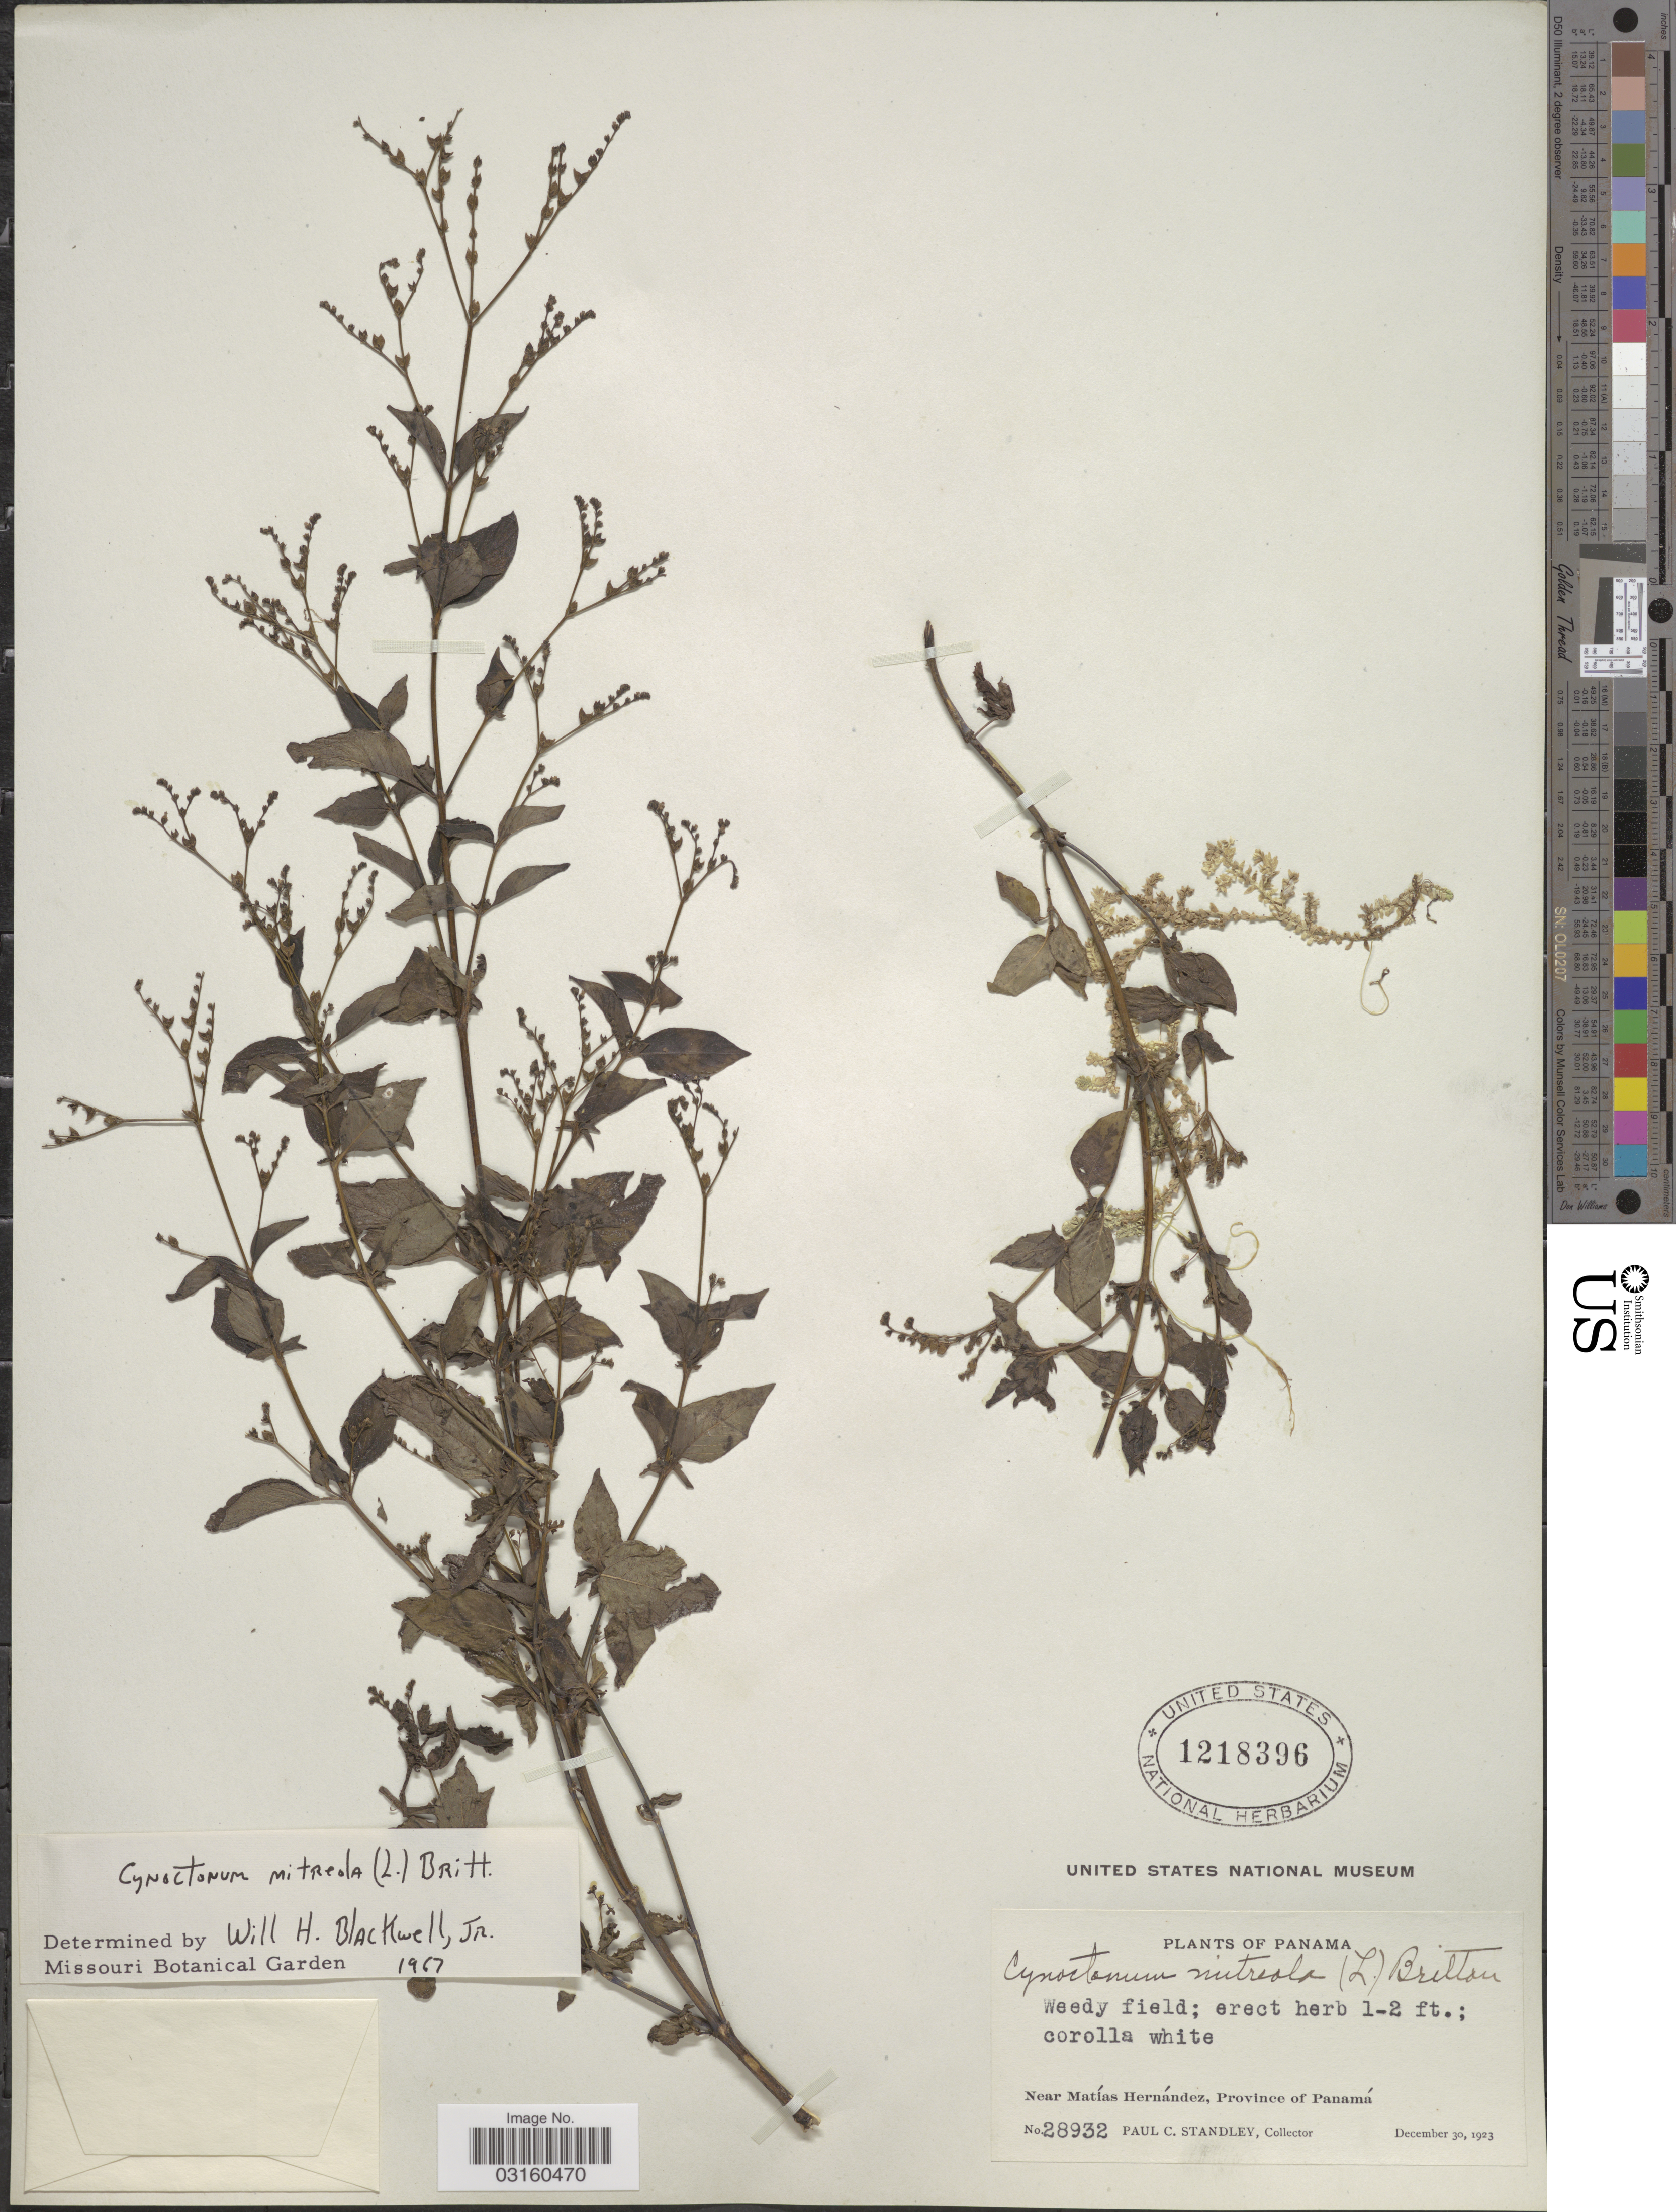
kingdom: Plantae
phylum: Tracheophyta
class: Magnoliopsida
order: Gentianales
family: Loganiaceae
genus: Mitreola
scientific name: Mitreola petiolata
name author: (J.F. Gmel.) Torr. & A. Gray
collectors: P. C. Standley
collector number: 28932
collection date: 1923-12-30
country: Panama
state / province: Panamá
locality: Near Matías Hernández.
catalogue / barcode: US 1218396